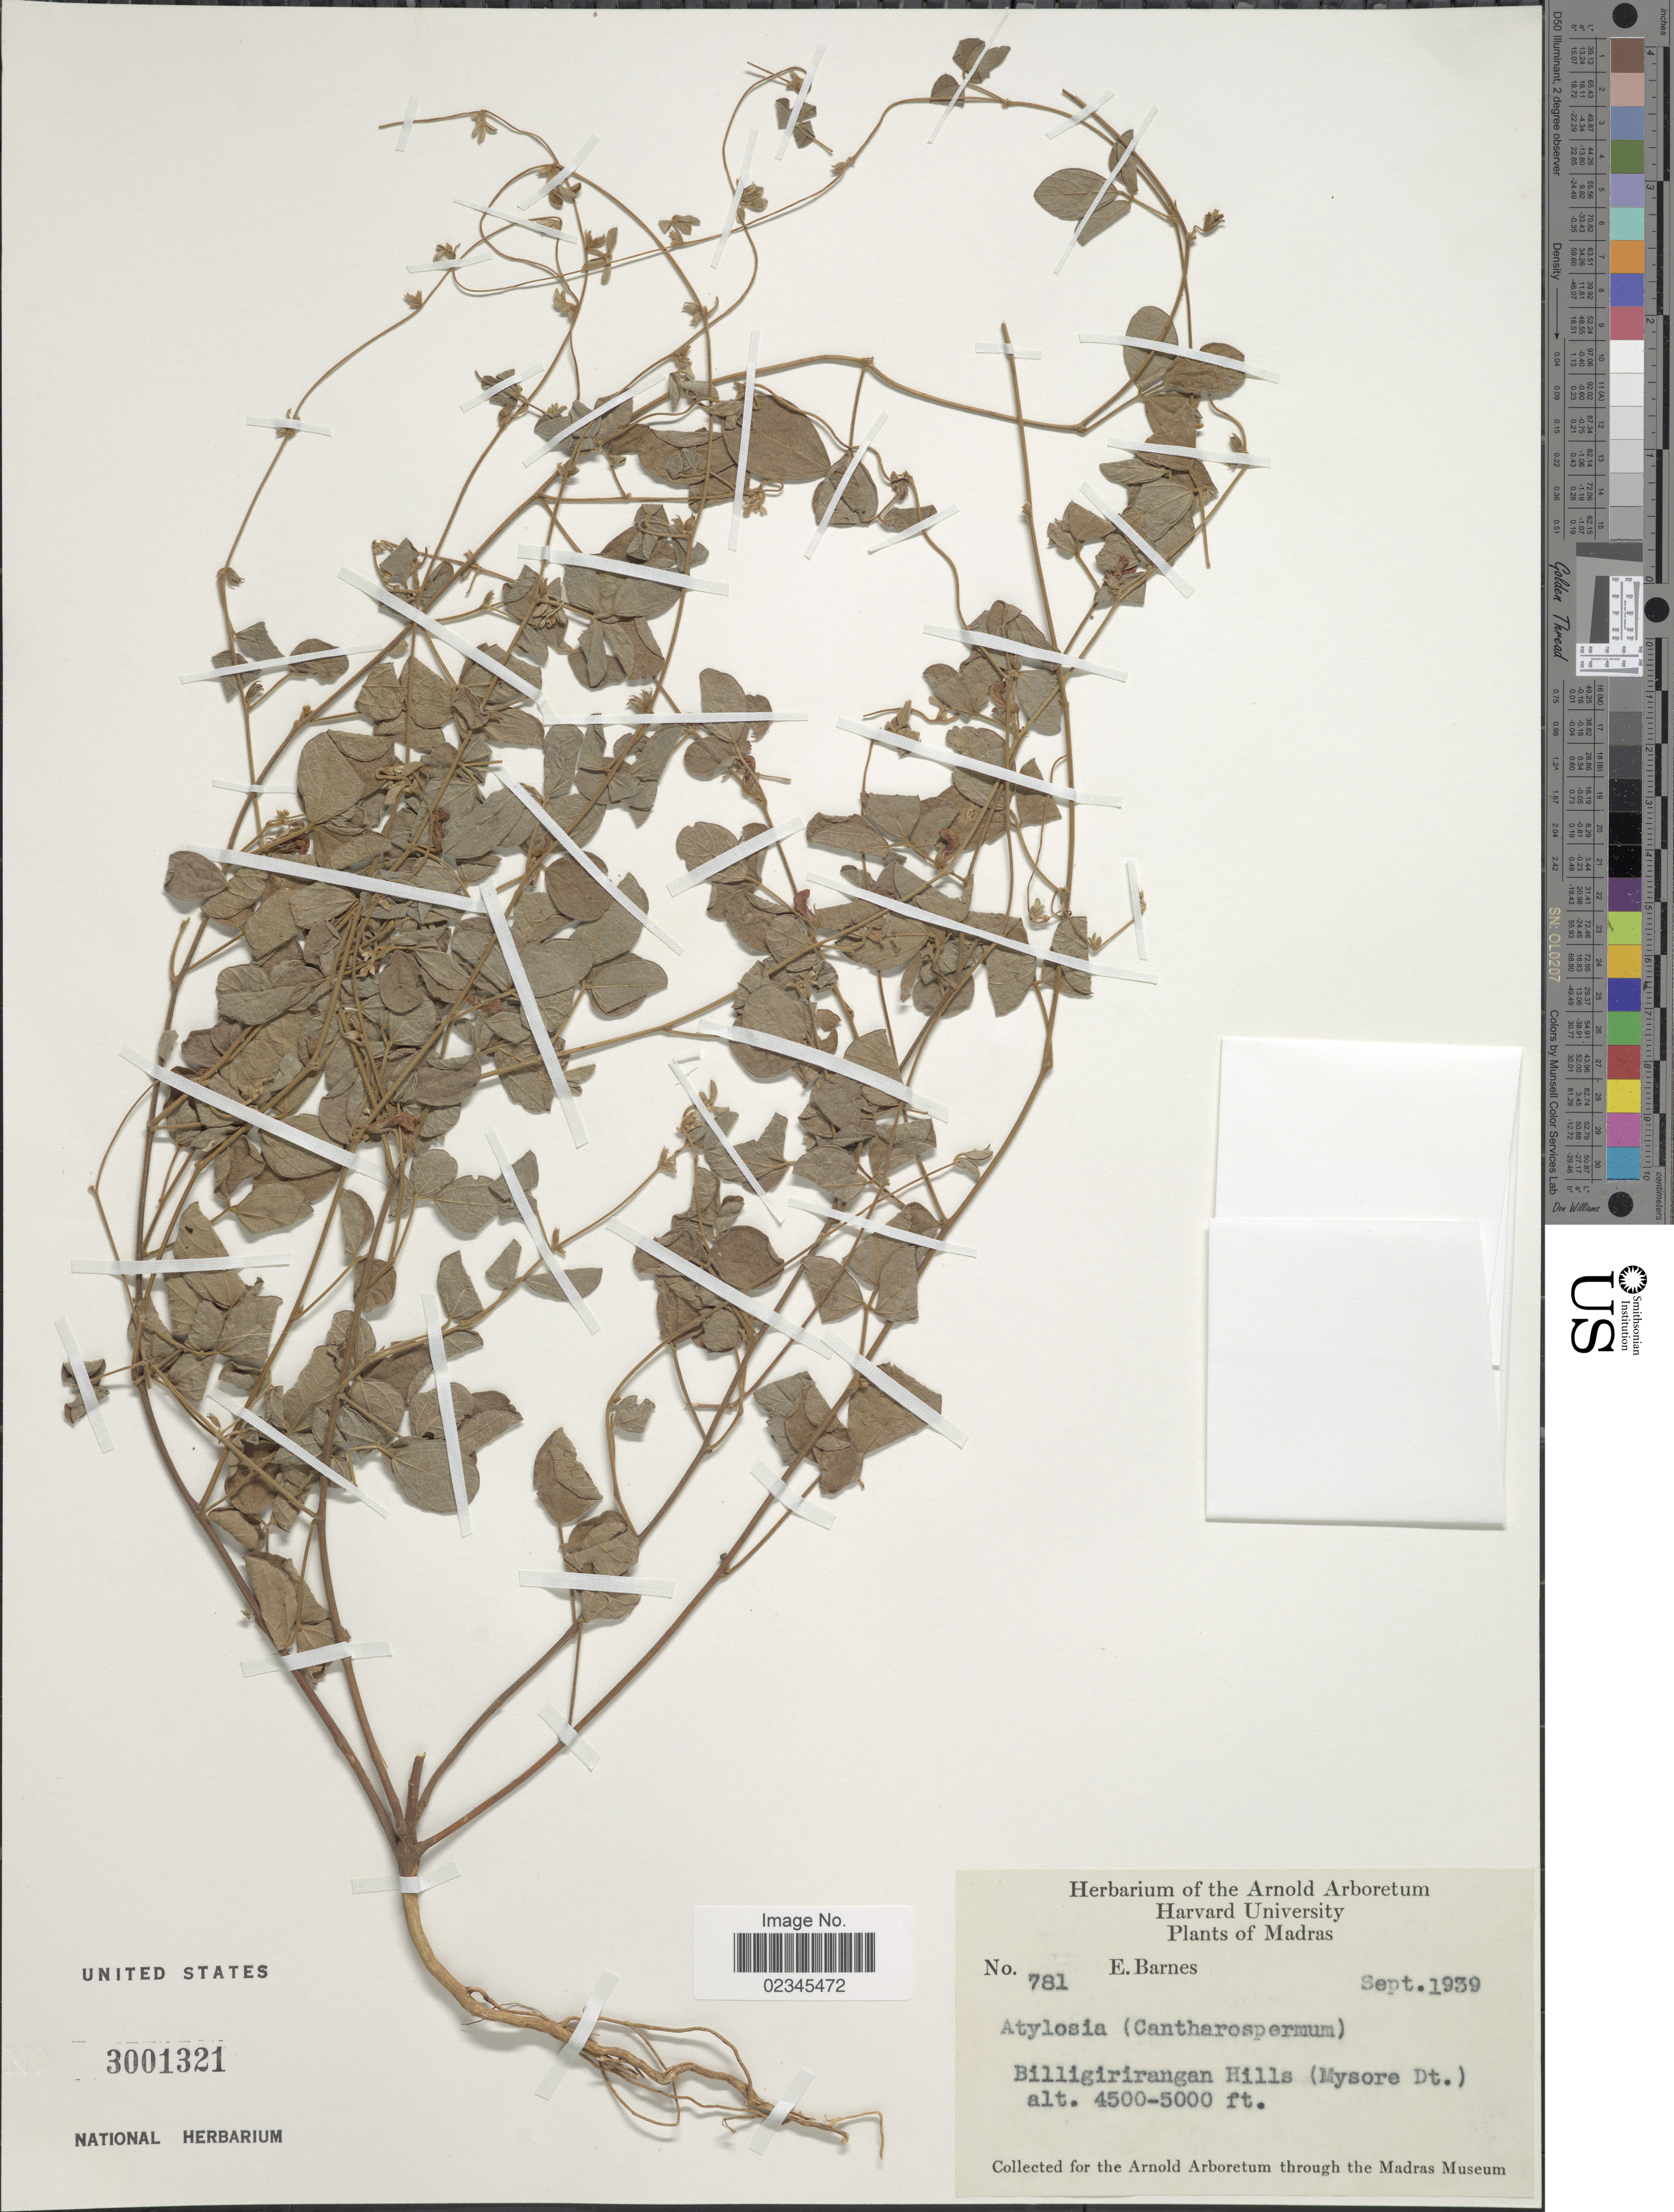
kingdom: Plantae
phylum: Tracheophyta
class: Magnoliopsida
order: Fabales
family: Fabaceae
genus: Cajanus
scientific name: Cajanus sp.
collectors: E. Barnes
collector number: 781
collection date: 1939-09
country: India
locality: Madras. Billigirirangan Hills (Mysore Dt.)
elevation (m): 1372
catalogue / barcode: US 3001321